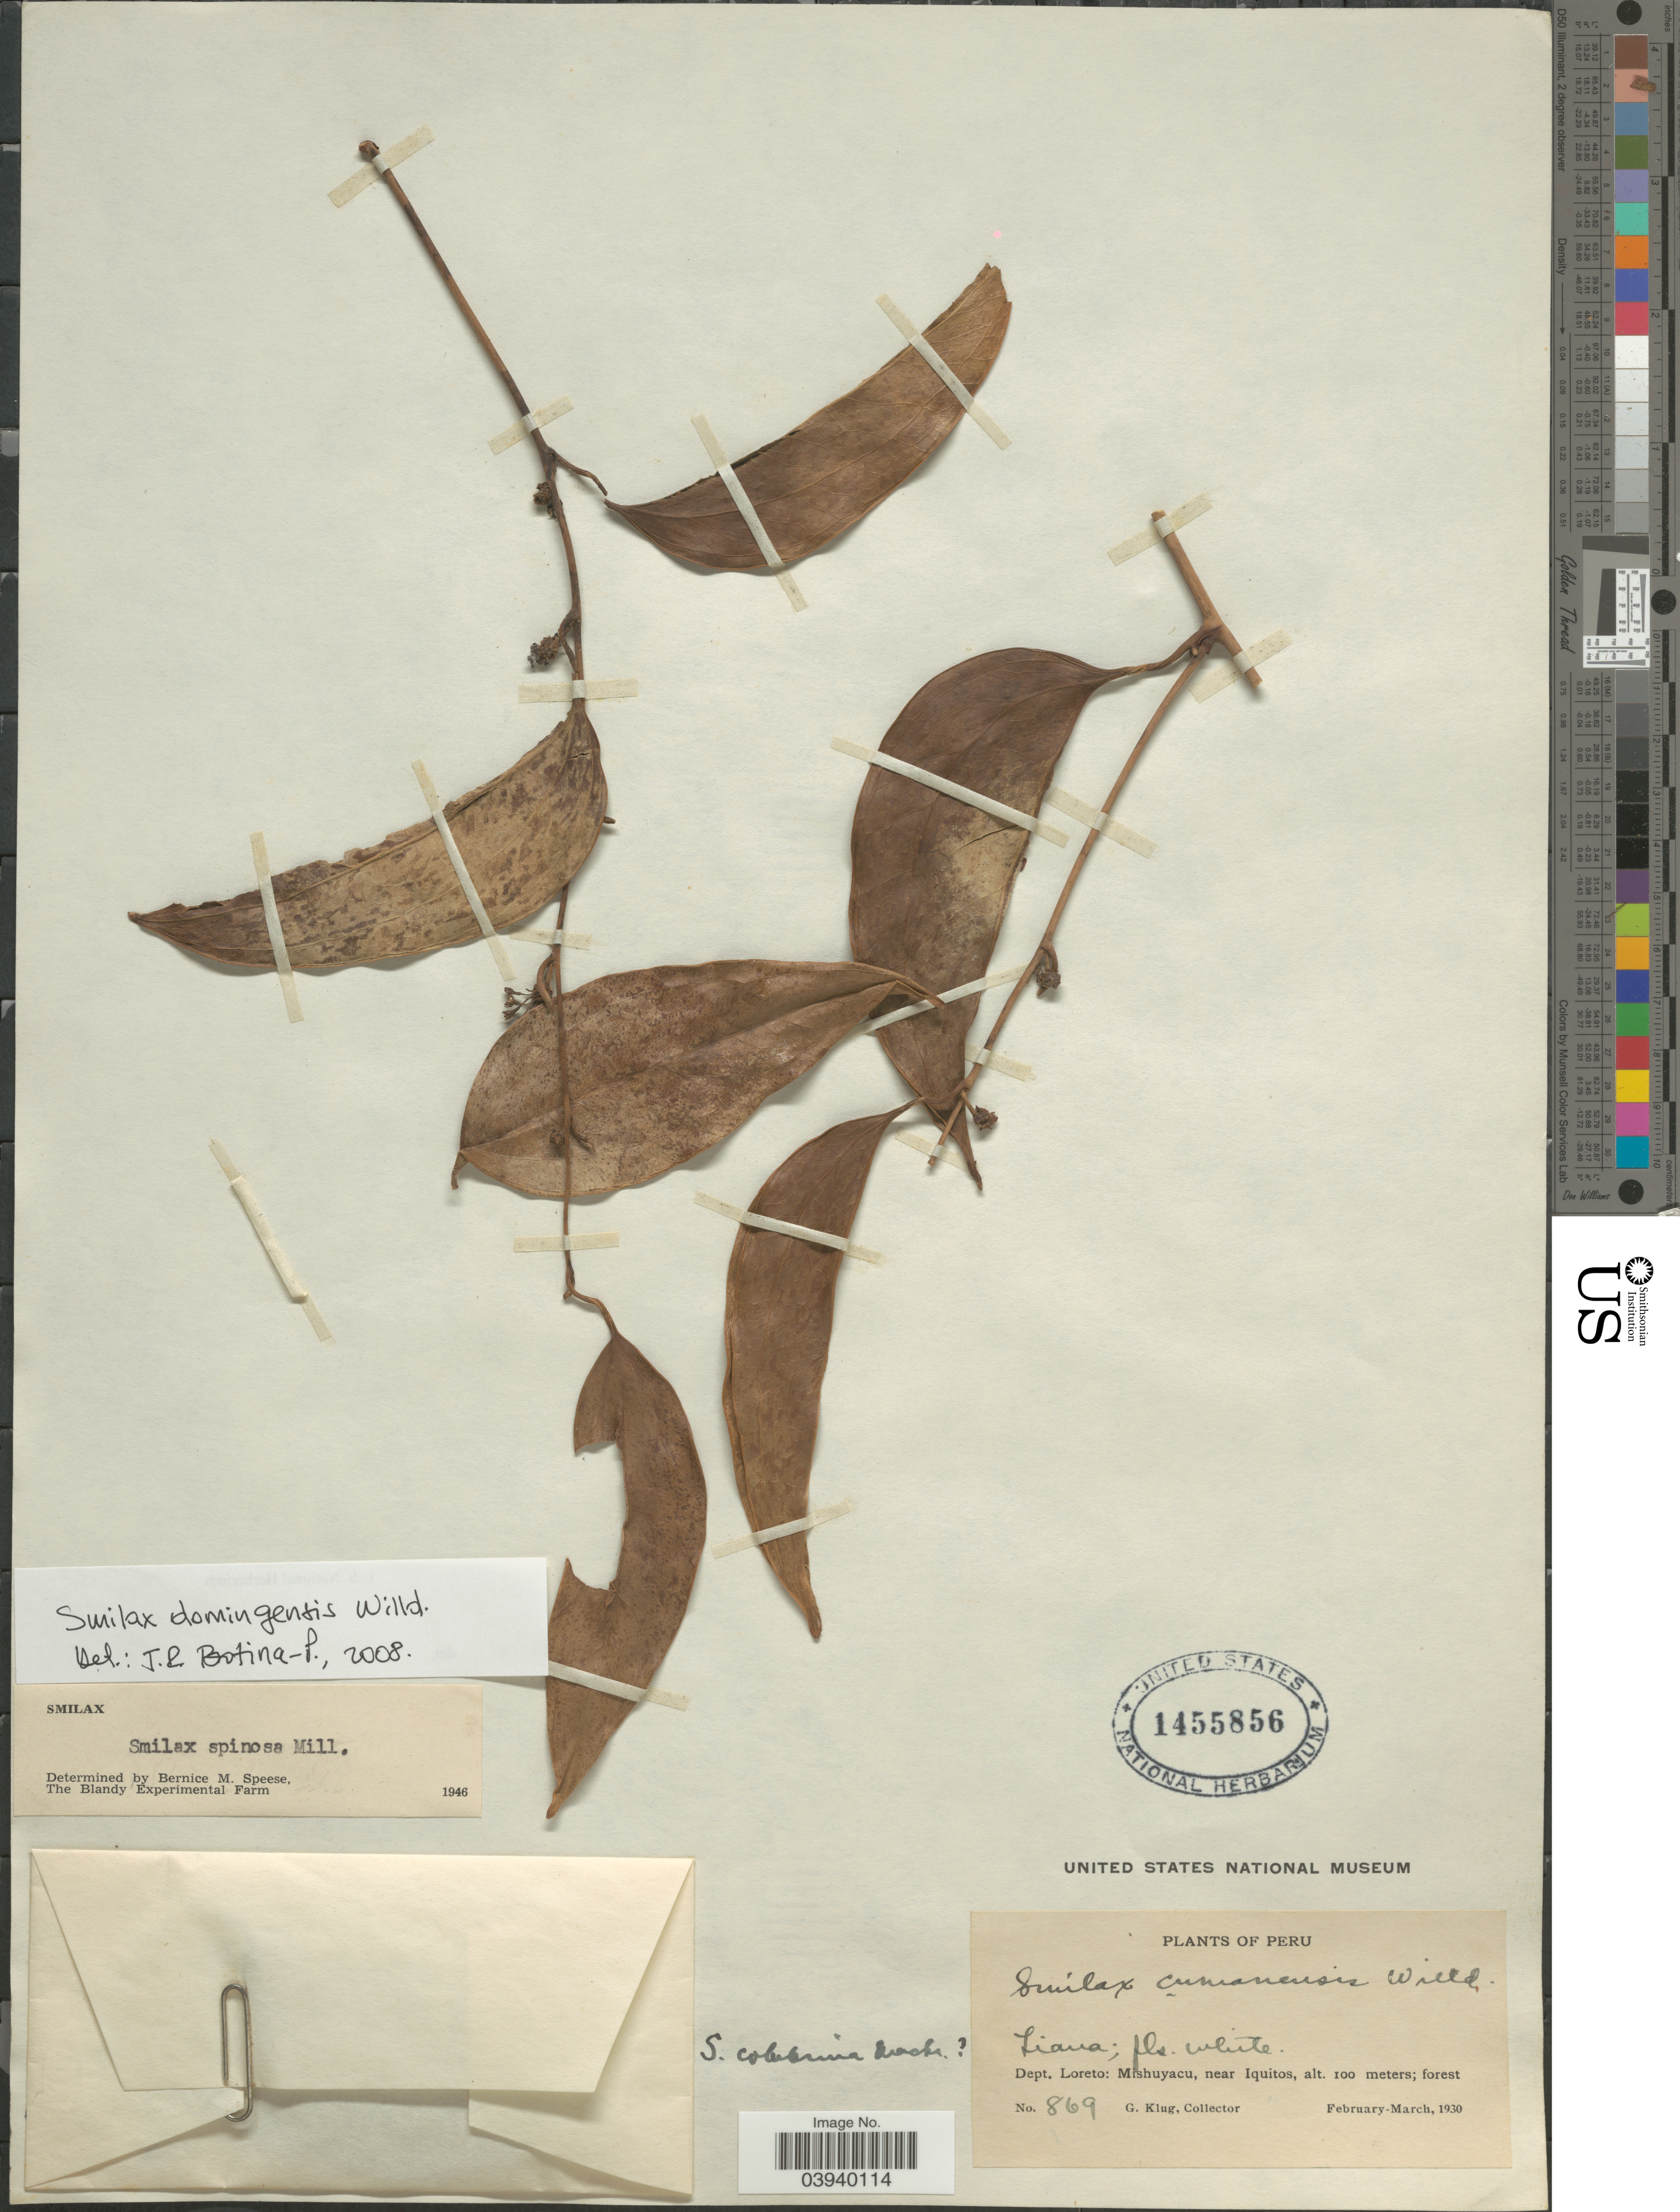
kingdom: Plantae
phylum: Tracheophyta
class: Liliopsida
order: Liliales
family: Smilacaceae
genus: Smilax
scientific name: Smilax domingensis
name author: Willd.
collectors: G. Klug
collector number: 869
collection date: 1930-02/1930-03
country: Peru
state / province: Loreto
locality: Dept. Loreto: Mishuyacu, near Iquitos.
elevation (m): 100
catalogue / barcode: US 1455856